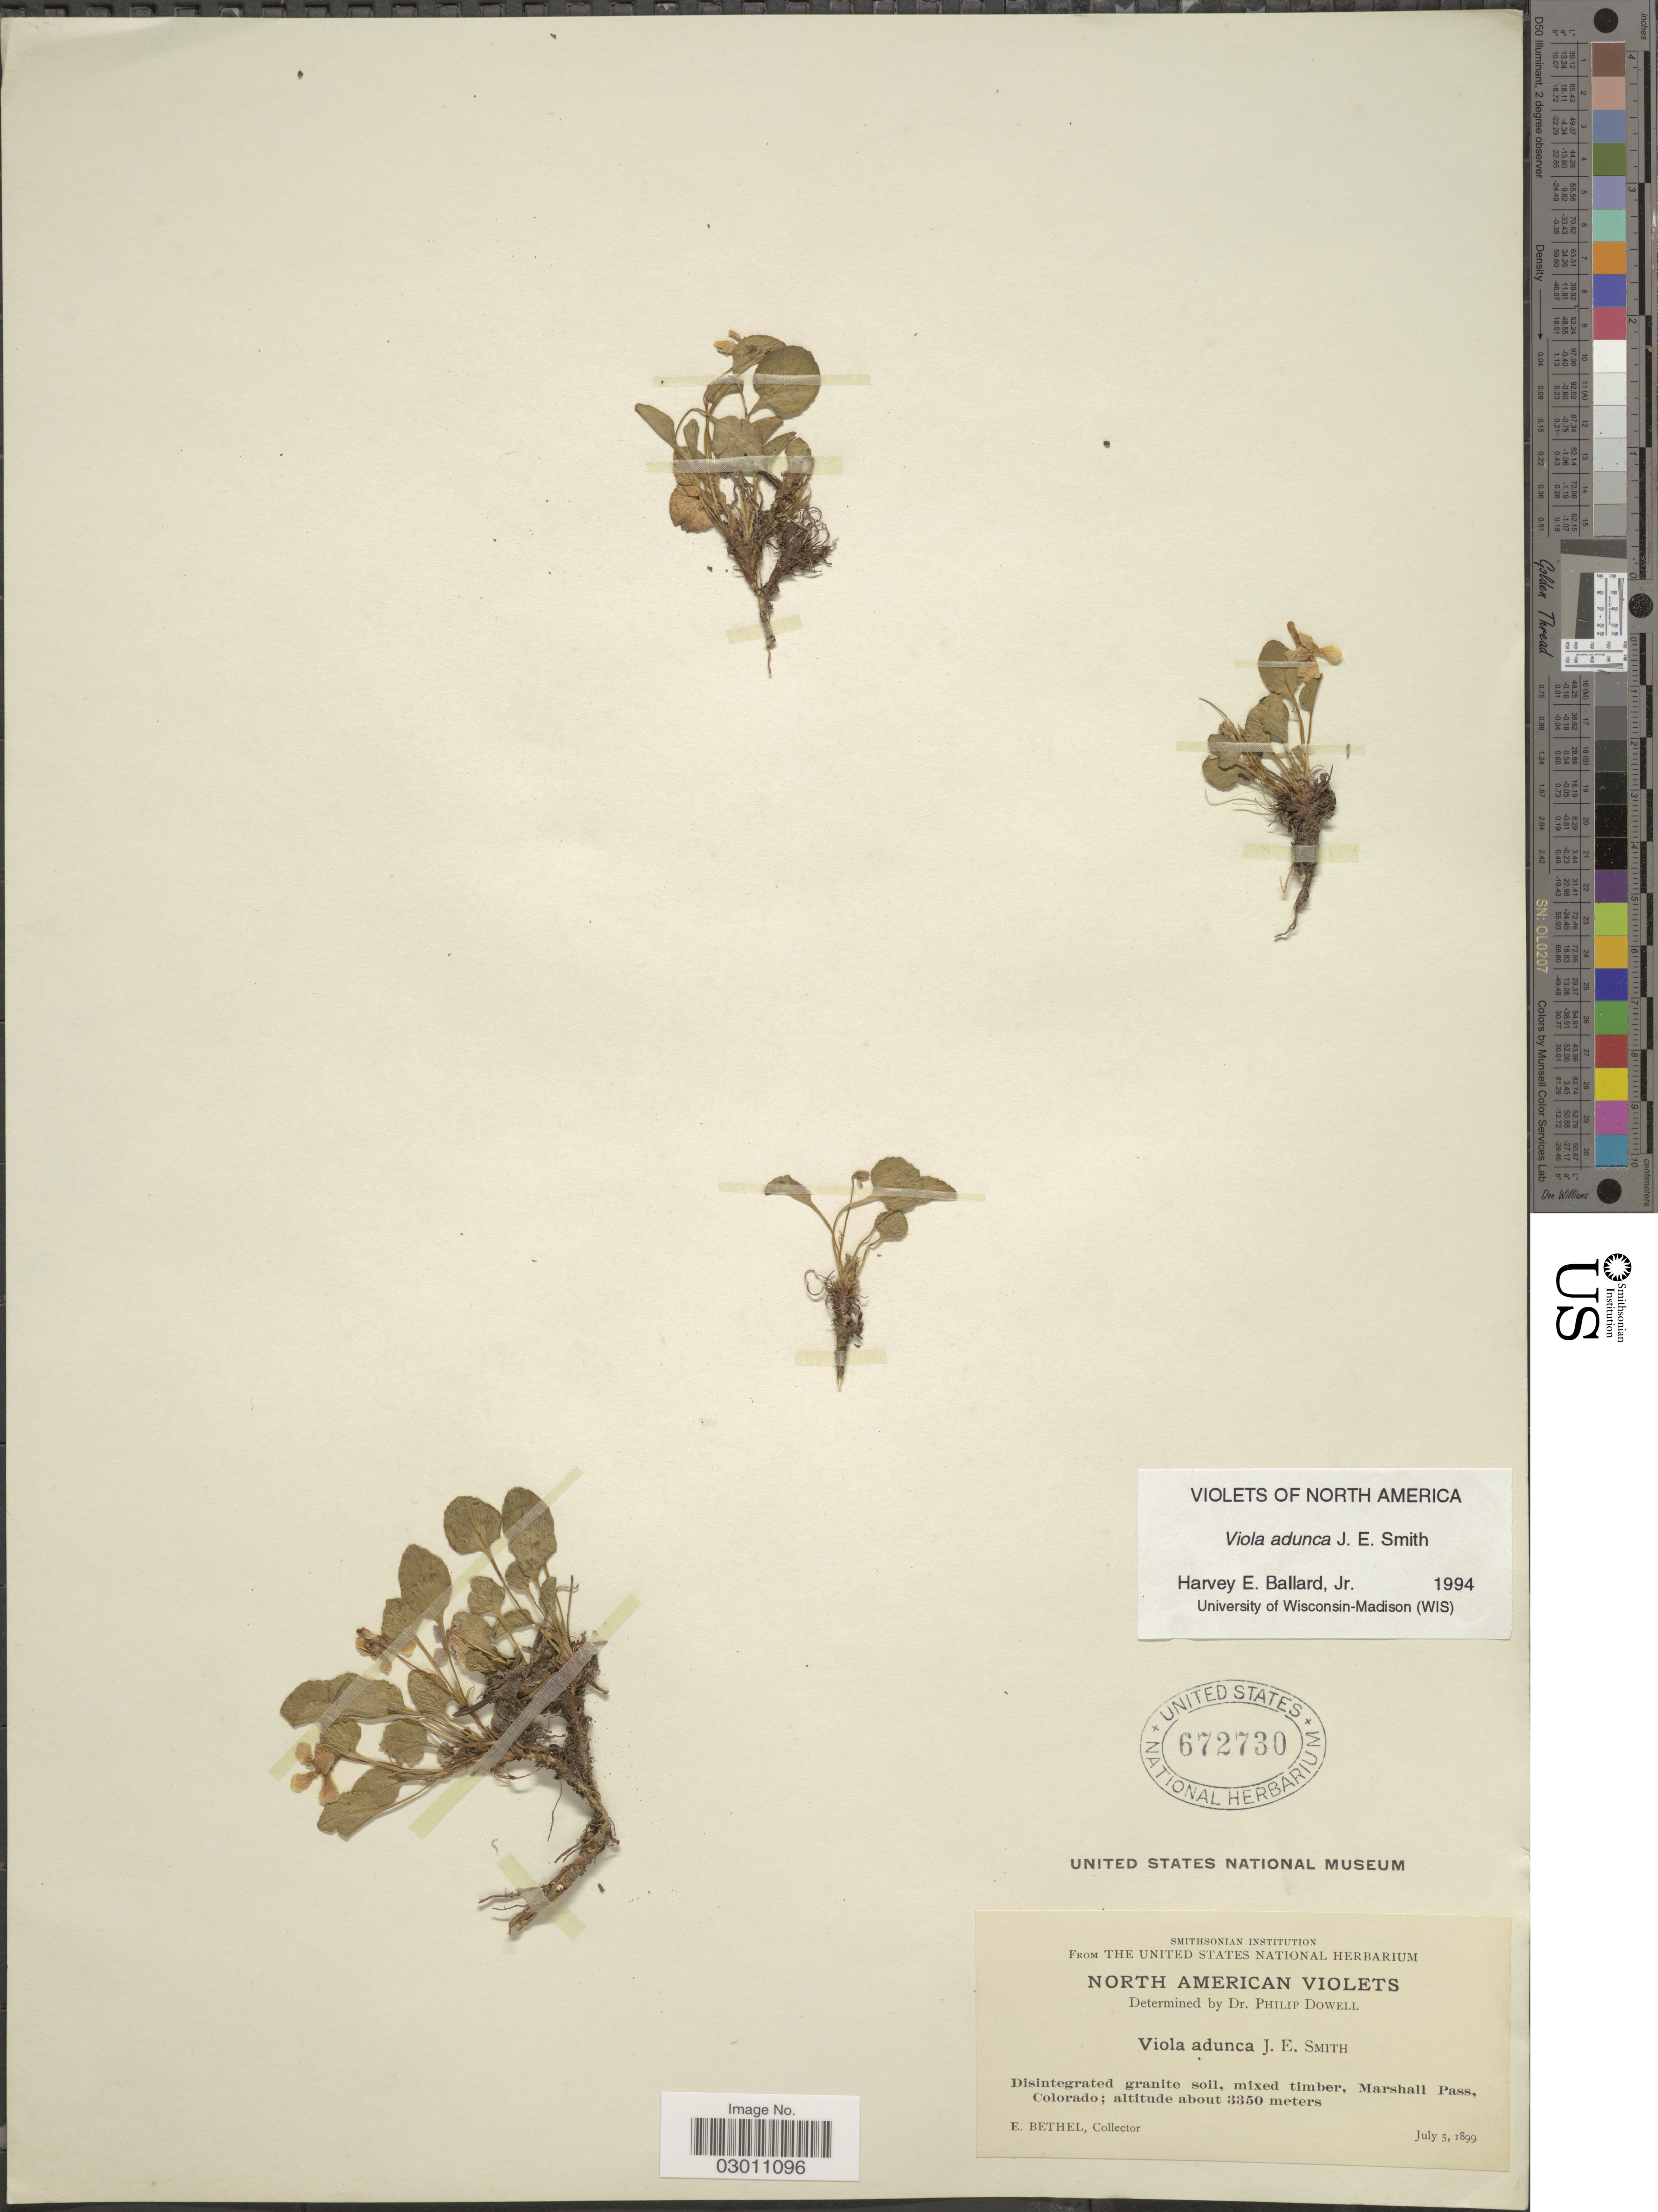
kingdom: Plantae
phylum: Tracheophyta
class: Magnoliopsida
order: Malpighiales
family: Violaceae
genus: Viola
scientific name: Viola adunca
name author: Sm.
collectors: E. Bethel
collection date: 1899-07-05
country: United States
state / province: Colorado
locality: Disintegrated granite soil, mixed timber, Marshall Pass.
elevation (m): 3350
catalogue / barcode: US 672730